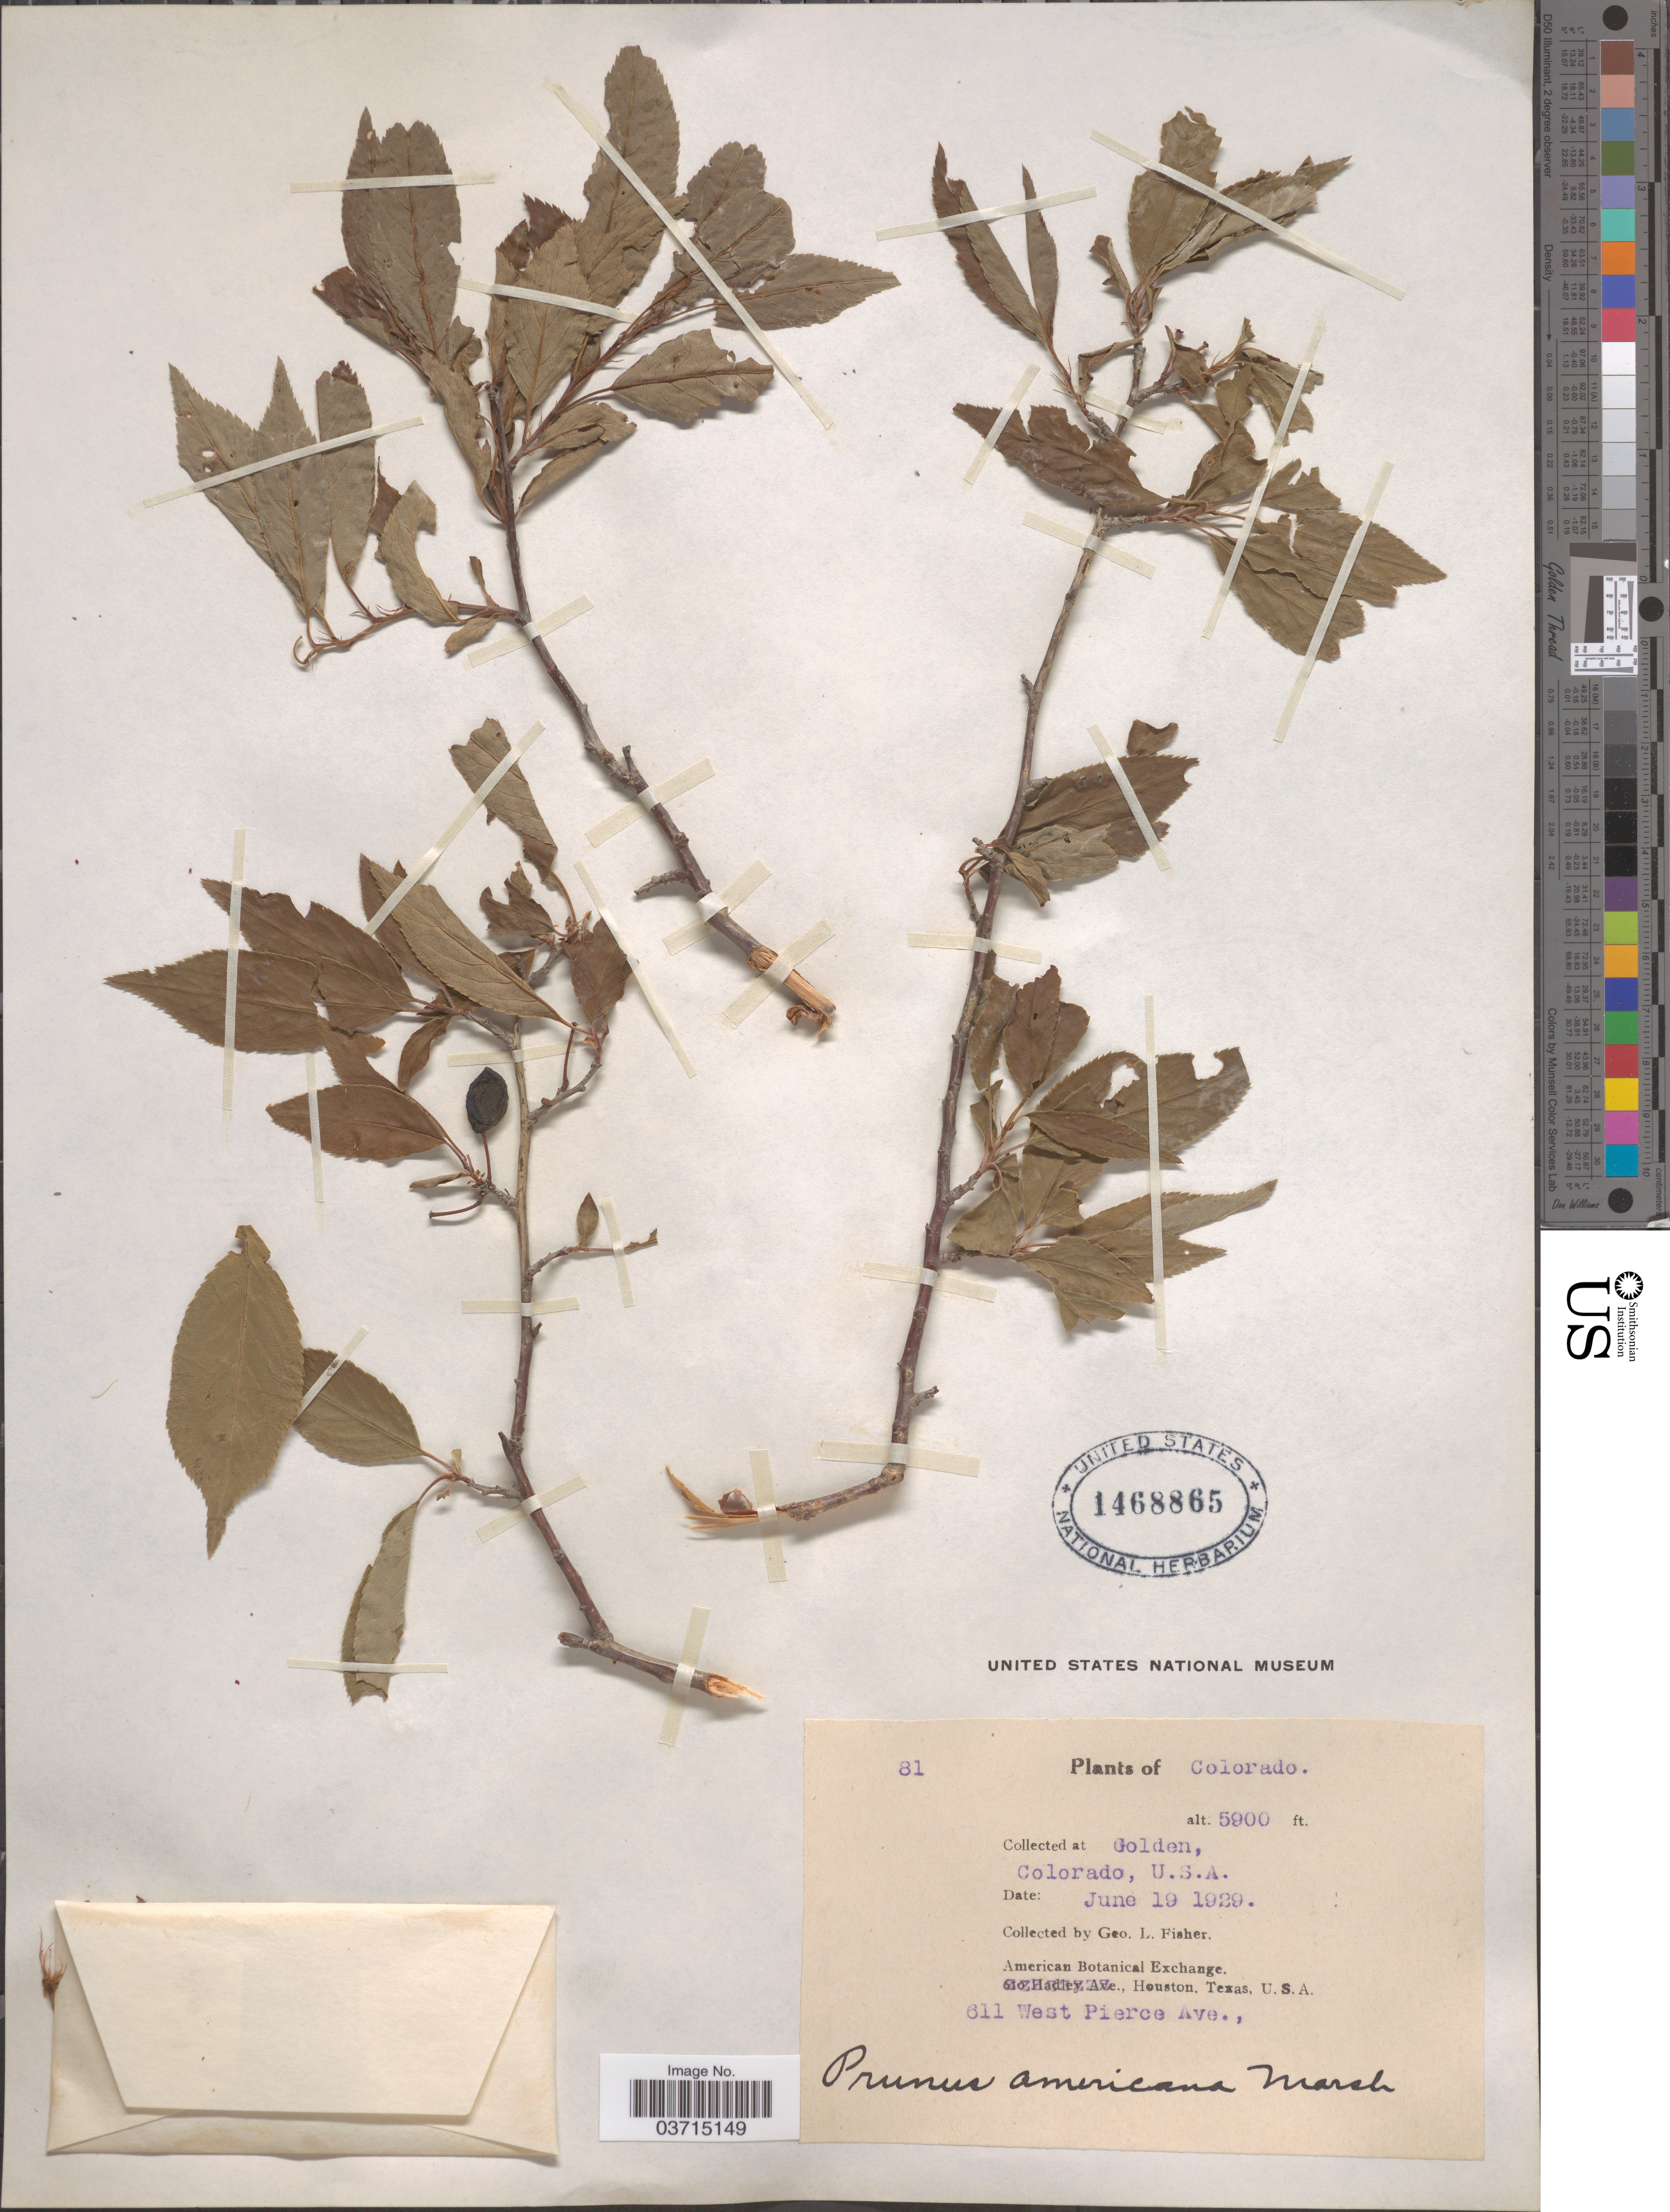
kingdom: Plantae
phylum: Tracheophyta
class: Magnoliopsida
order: Rosales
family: Rosaceae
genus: Prunus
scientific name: Prunus americana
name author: Marshall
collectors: G. L. Fisher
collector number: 81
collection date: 1929-06-19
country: United States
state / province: Colorado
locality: Golden.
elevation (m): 1798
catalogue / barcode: US 1468865